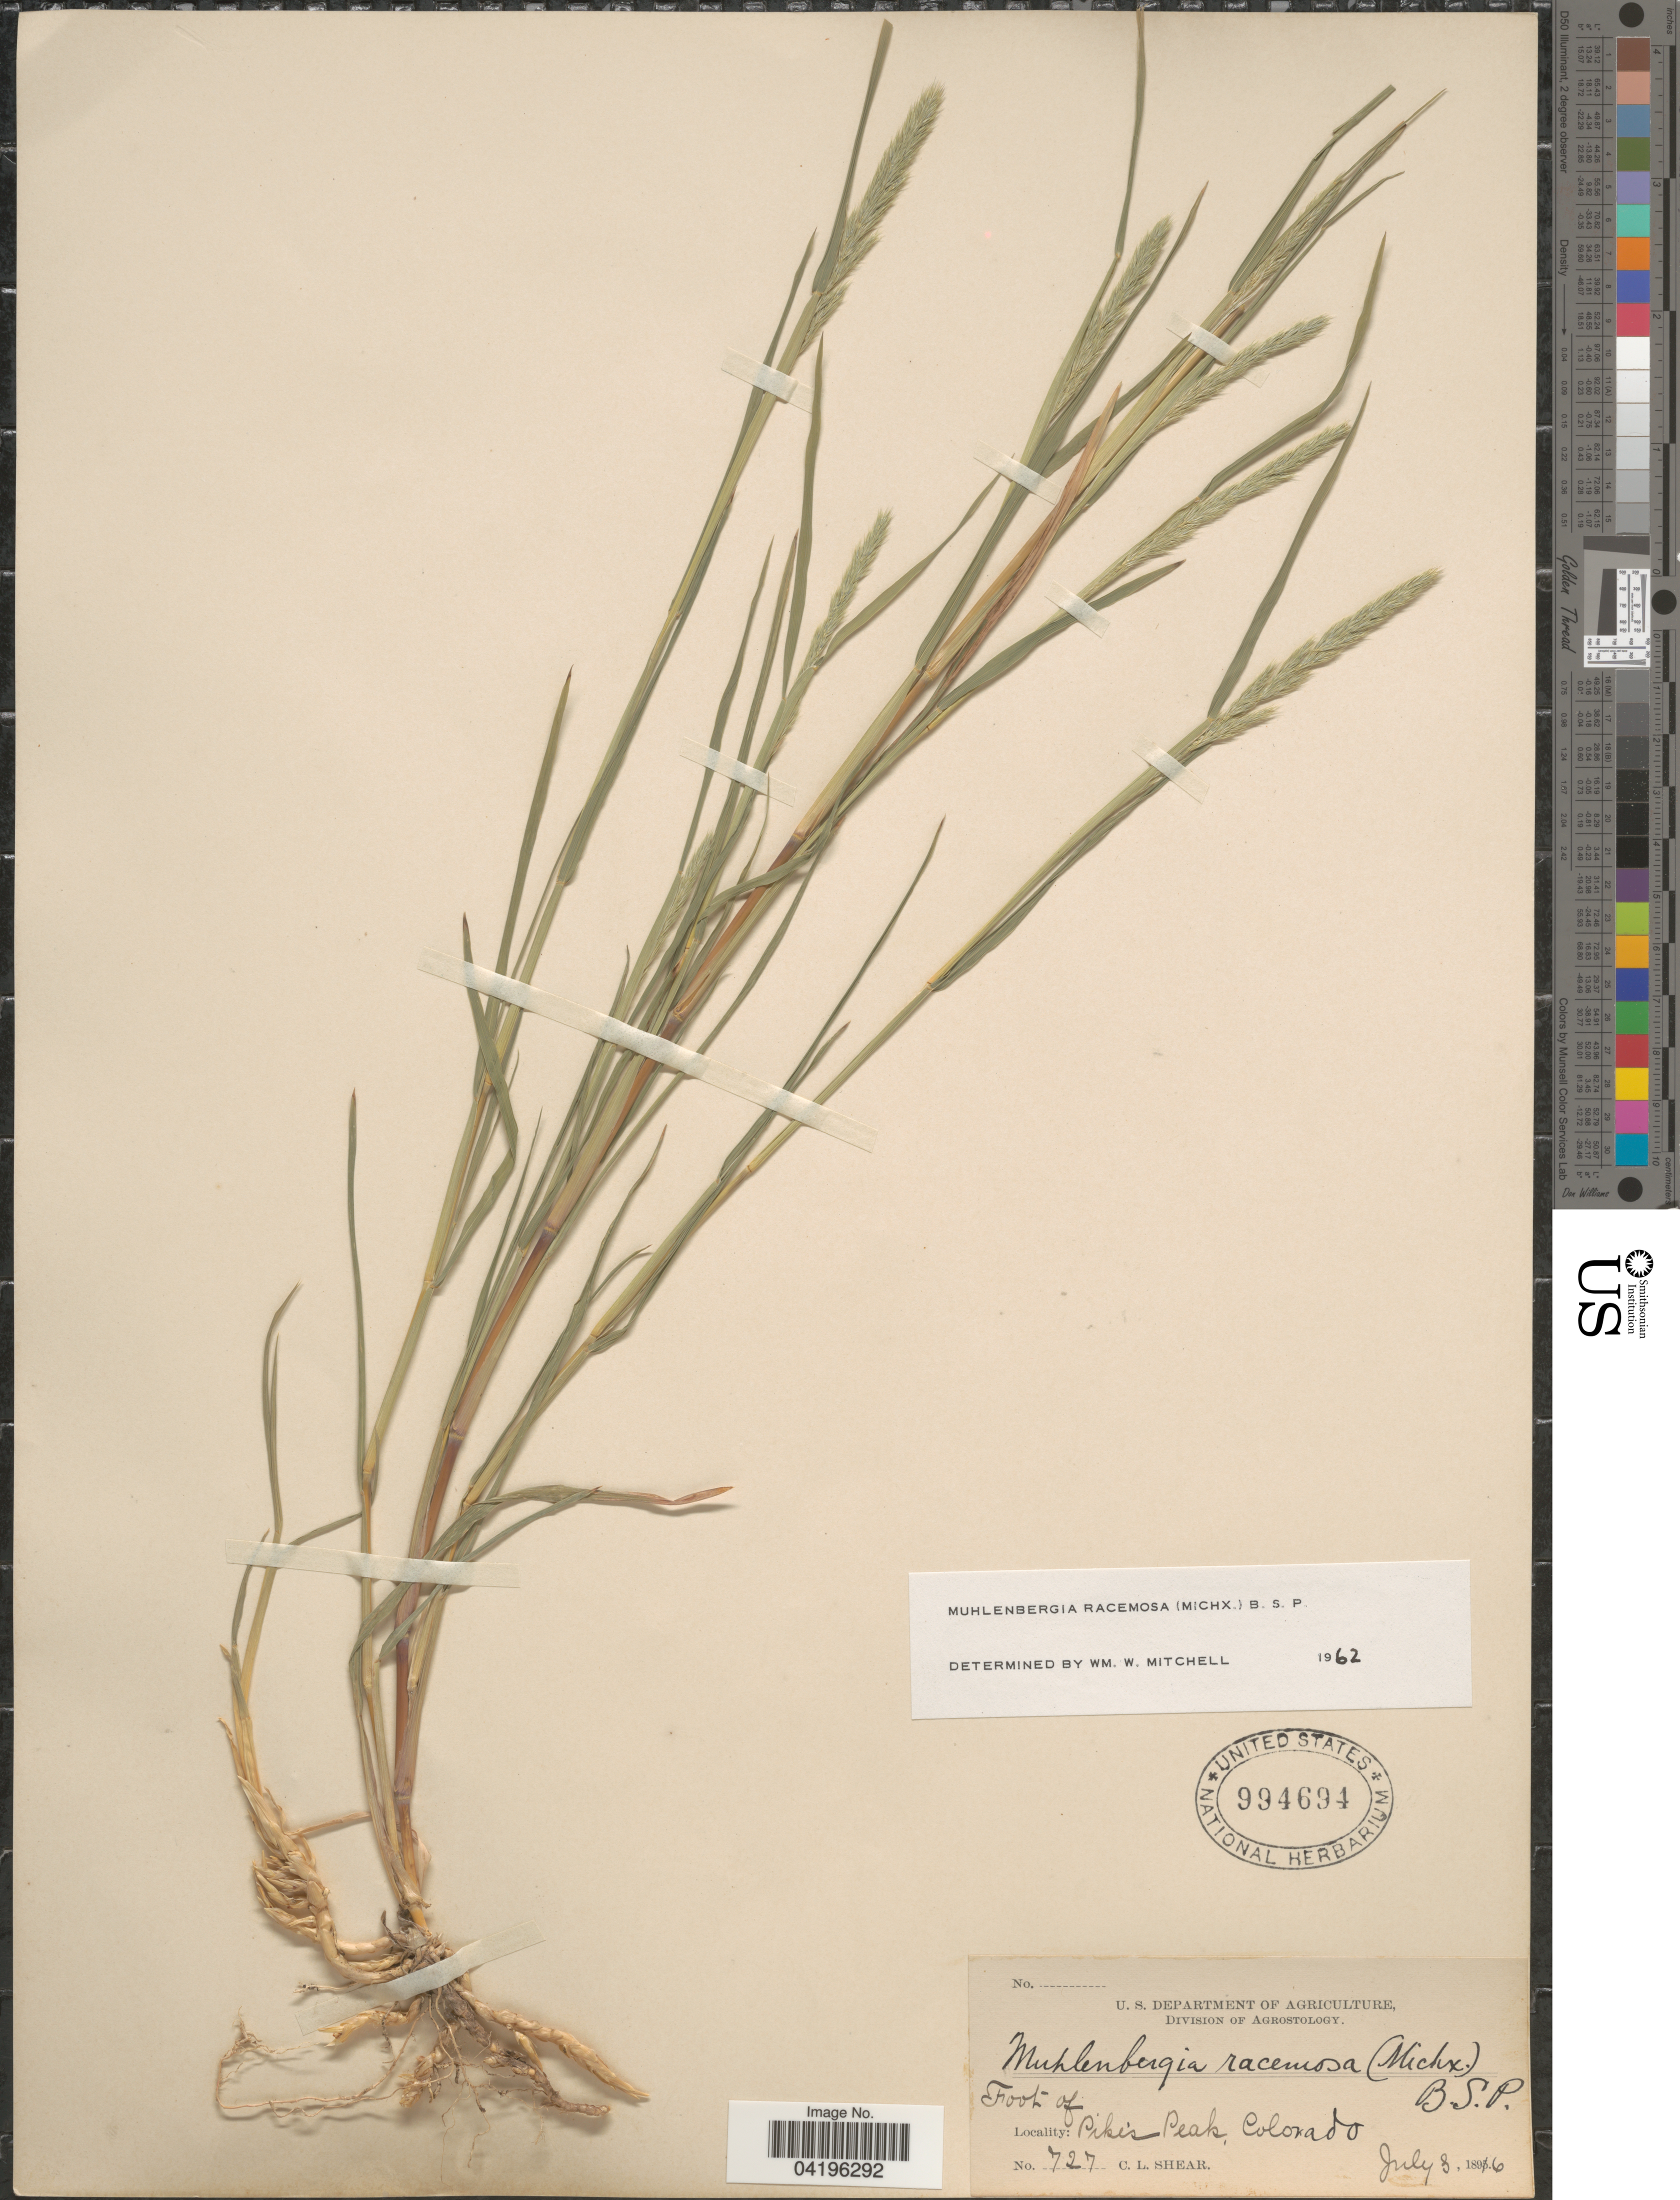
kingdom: Plantae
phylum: Tracheophyta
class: Liliopsida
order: Poales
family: Poaceae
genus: Muhlenbergia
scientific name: Muhlenbergia racemosa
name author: (Michx.) Britton et al.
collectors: C. L. Shear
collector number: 727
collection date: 1896-07-03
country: United States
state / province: Colorado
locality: Foot of Pike's Peak.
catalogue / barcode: US 994694